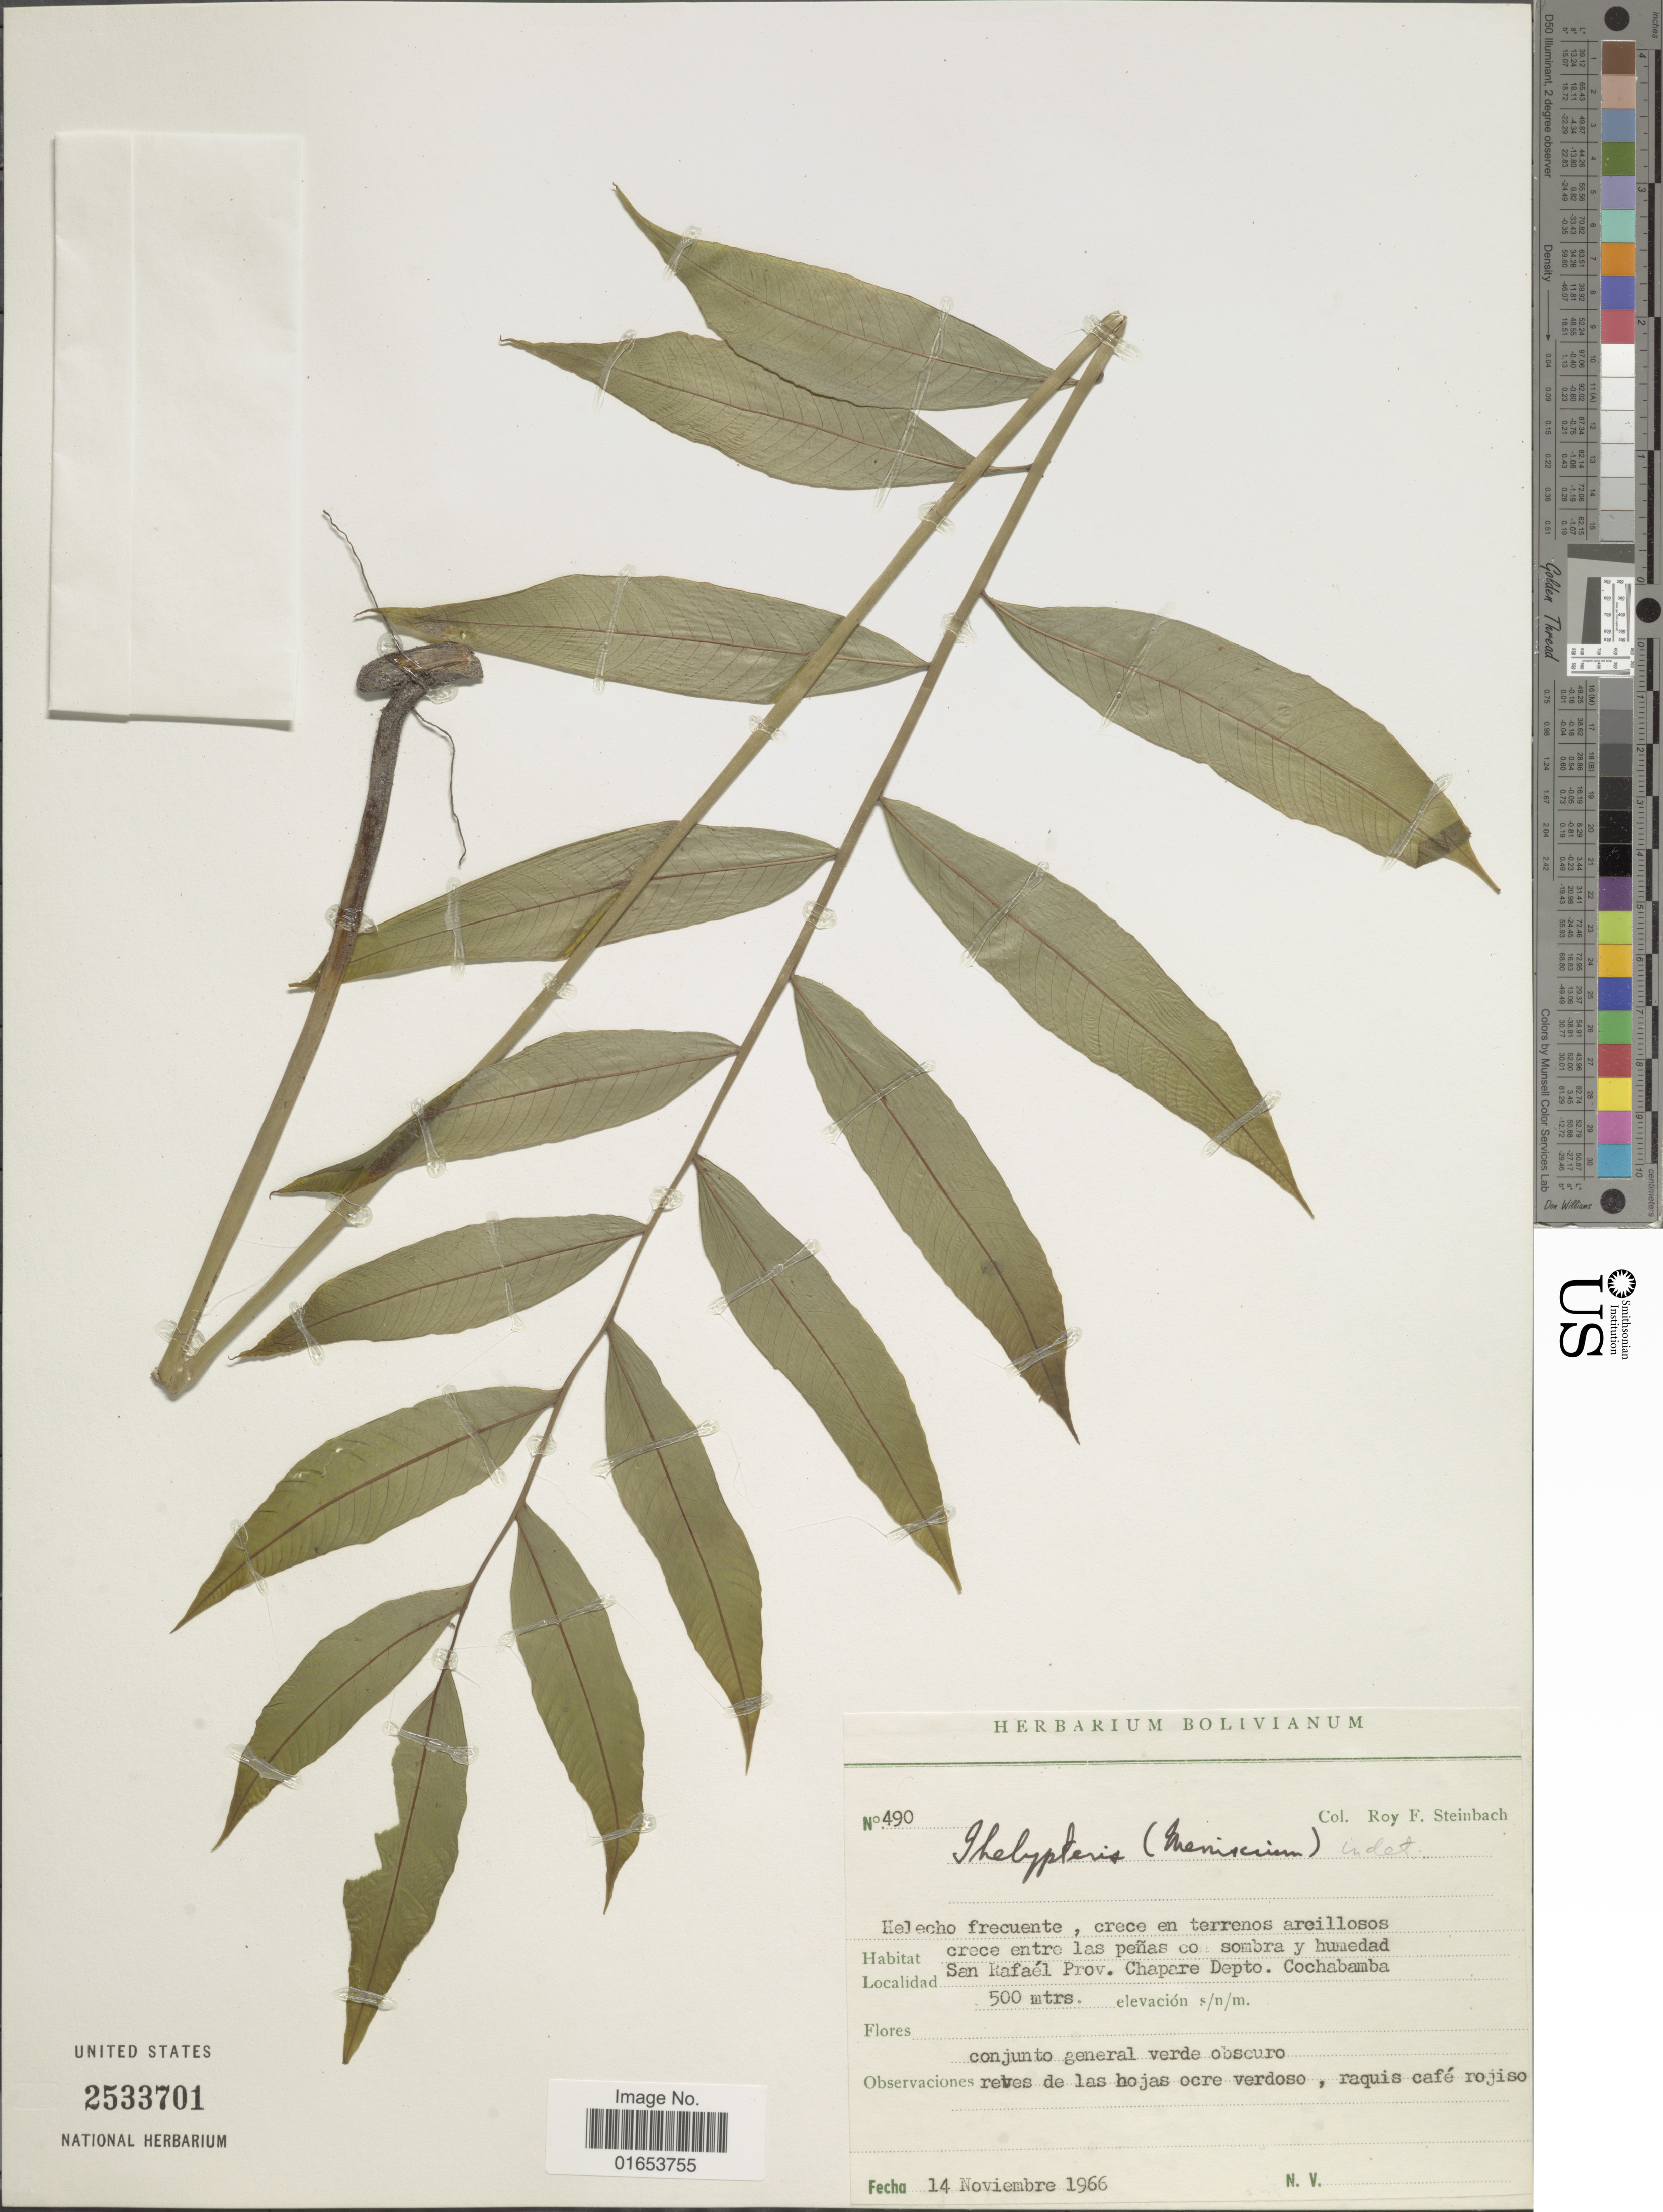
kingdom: Plantae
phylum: Tracheophyta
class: Polypodiopsida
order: Polypodiales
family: Thelypteridaceae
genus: Meniscium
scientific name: Meniscium sp.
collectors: R. F. Steinbach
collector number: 490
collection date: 1966-11-14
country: Bolivia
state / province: Cochabamba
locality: San Rafaél Prov. Chapare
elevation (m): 500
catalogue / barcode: US 2533701